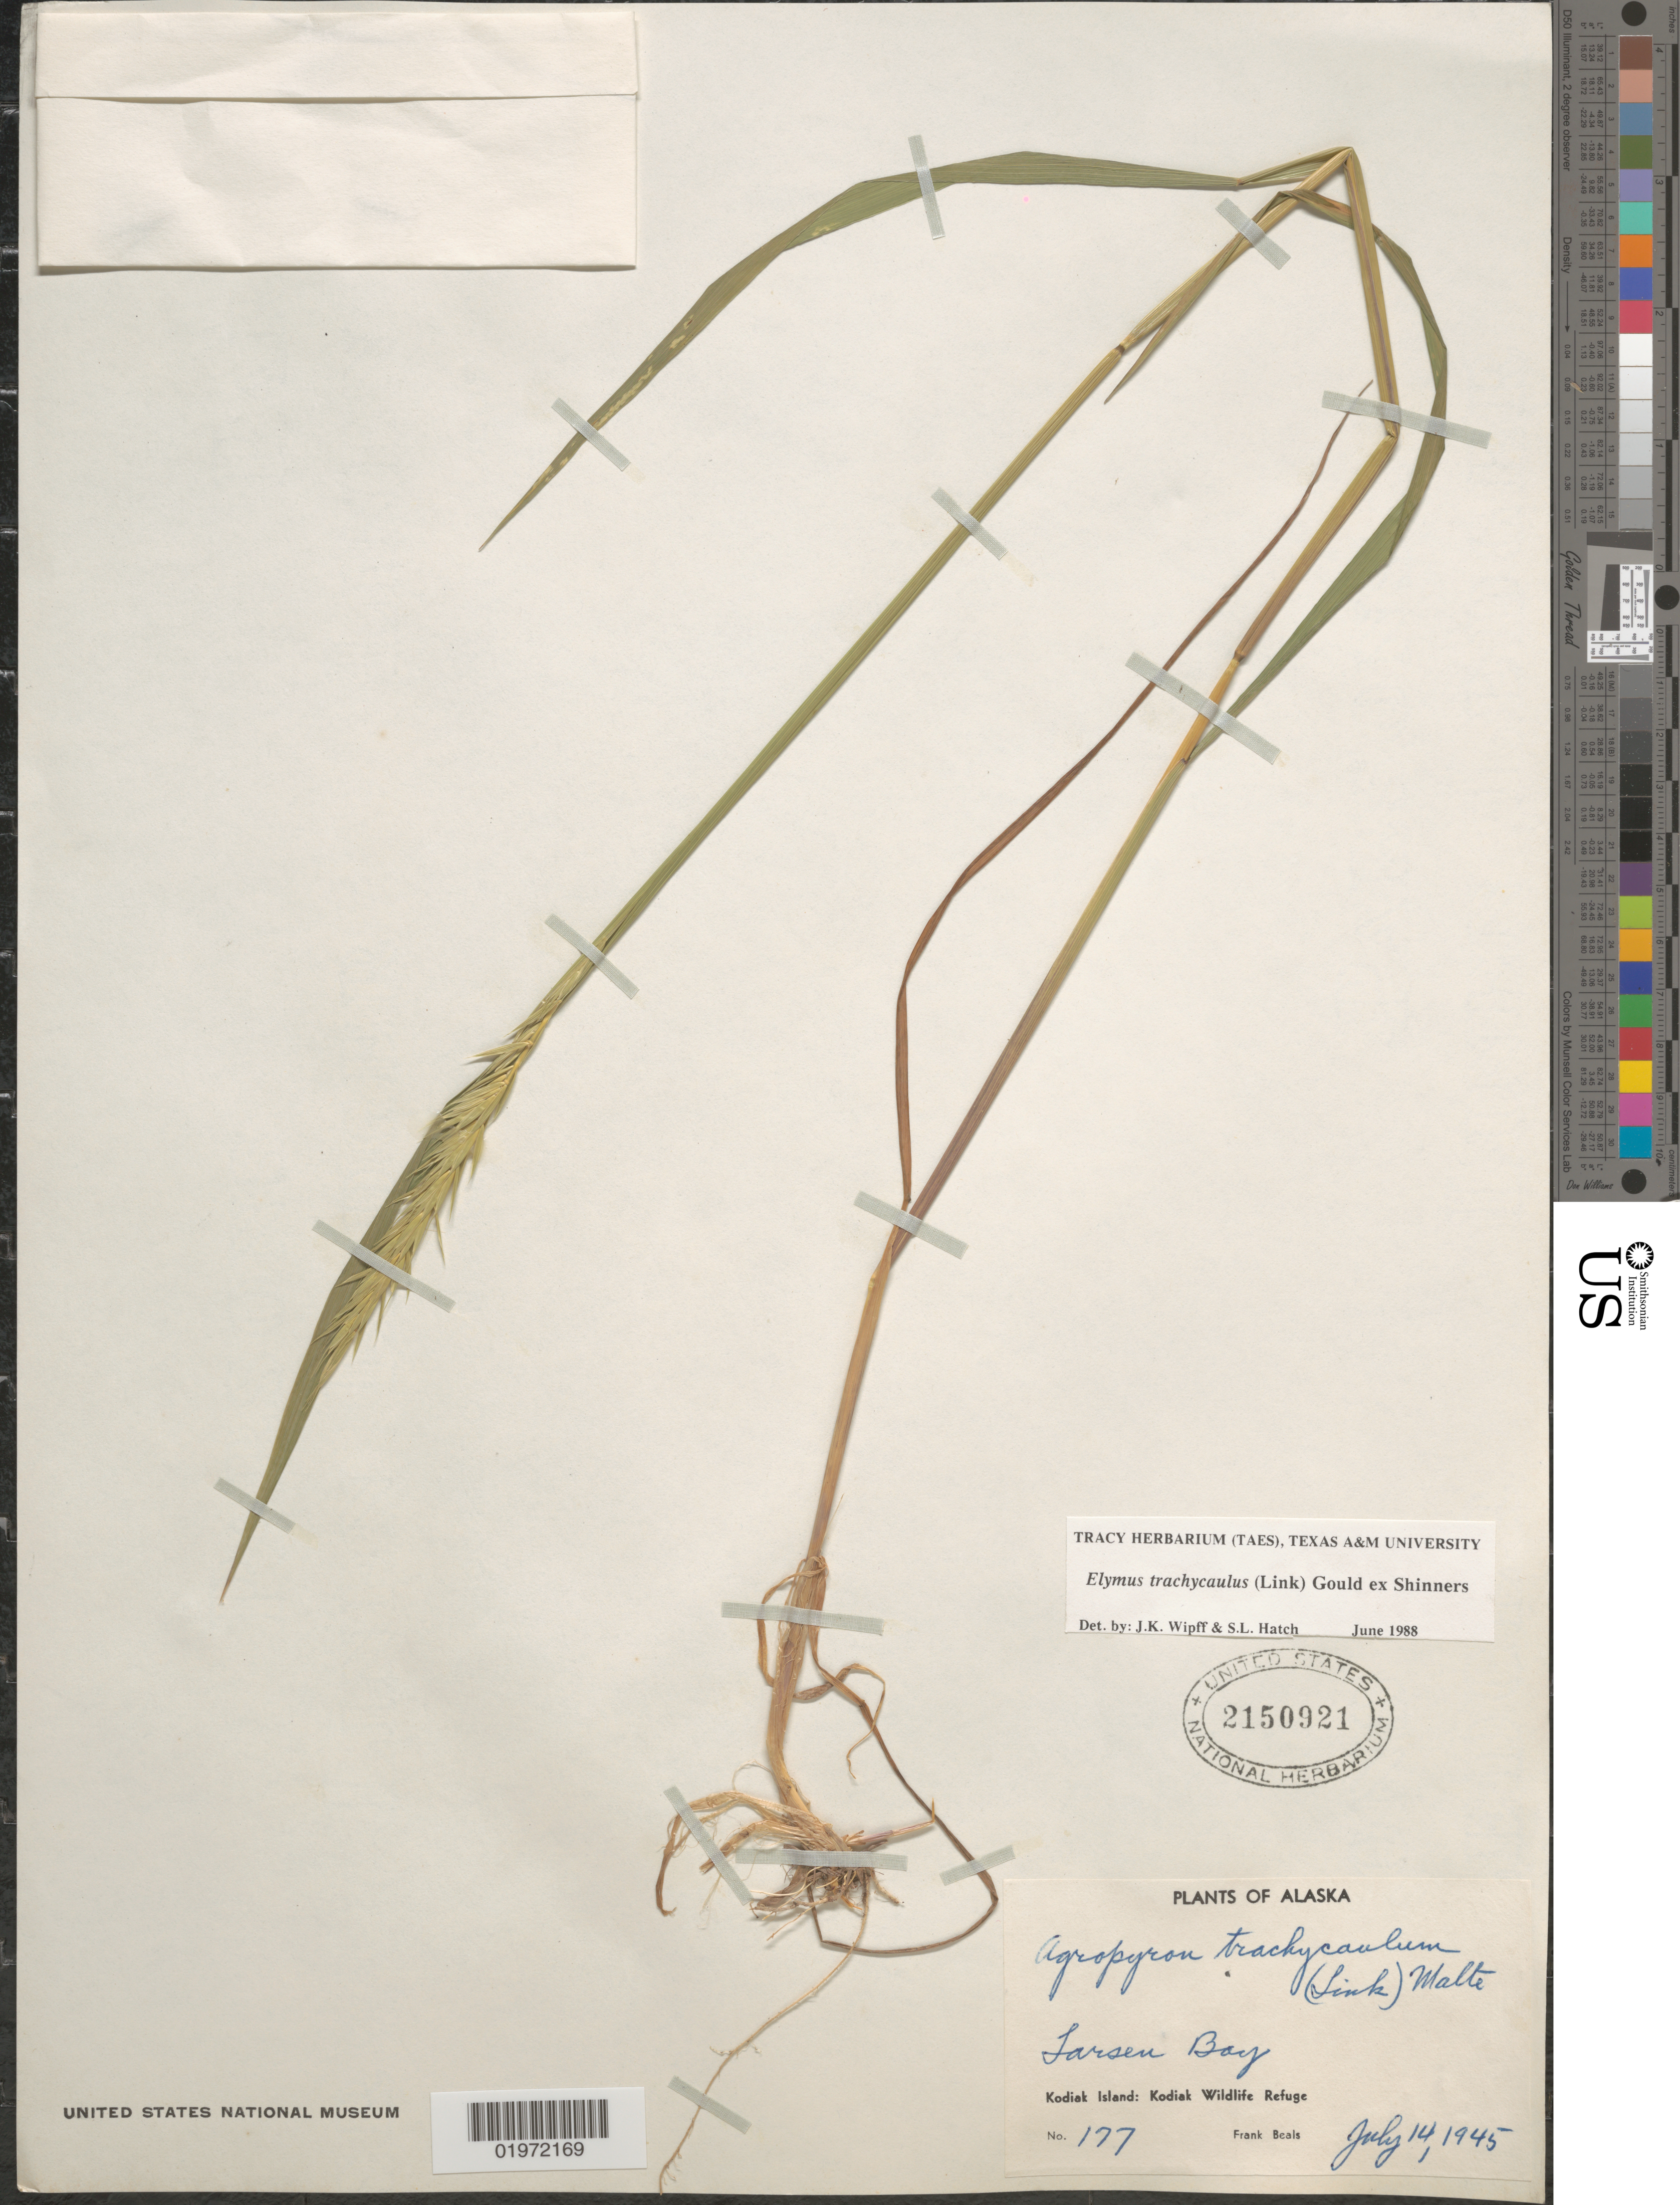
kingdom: Plantae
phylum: Tracheophyta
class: Liliopsida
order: Poales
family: Poaceae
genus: Elymus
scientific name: Elymus trachycaulus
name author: (Link) Gould ex Shinners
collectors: F. Beals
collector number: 177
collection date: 1945-07-14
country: United States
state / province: Alaska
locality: Larsen Bay. Kodiak Island: Kodiak Wildlife Refuge.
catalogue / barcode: US 2150921